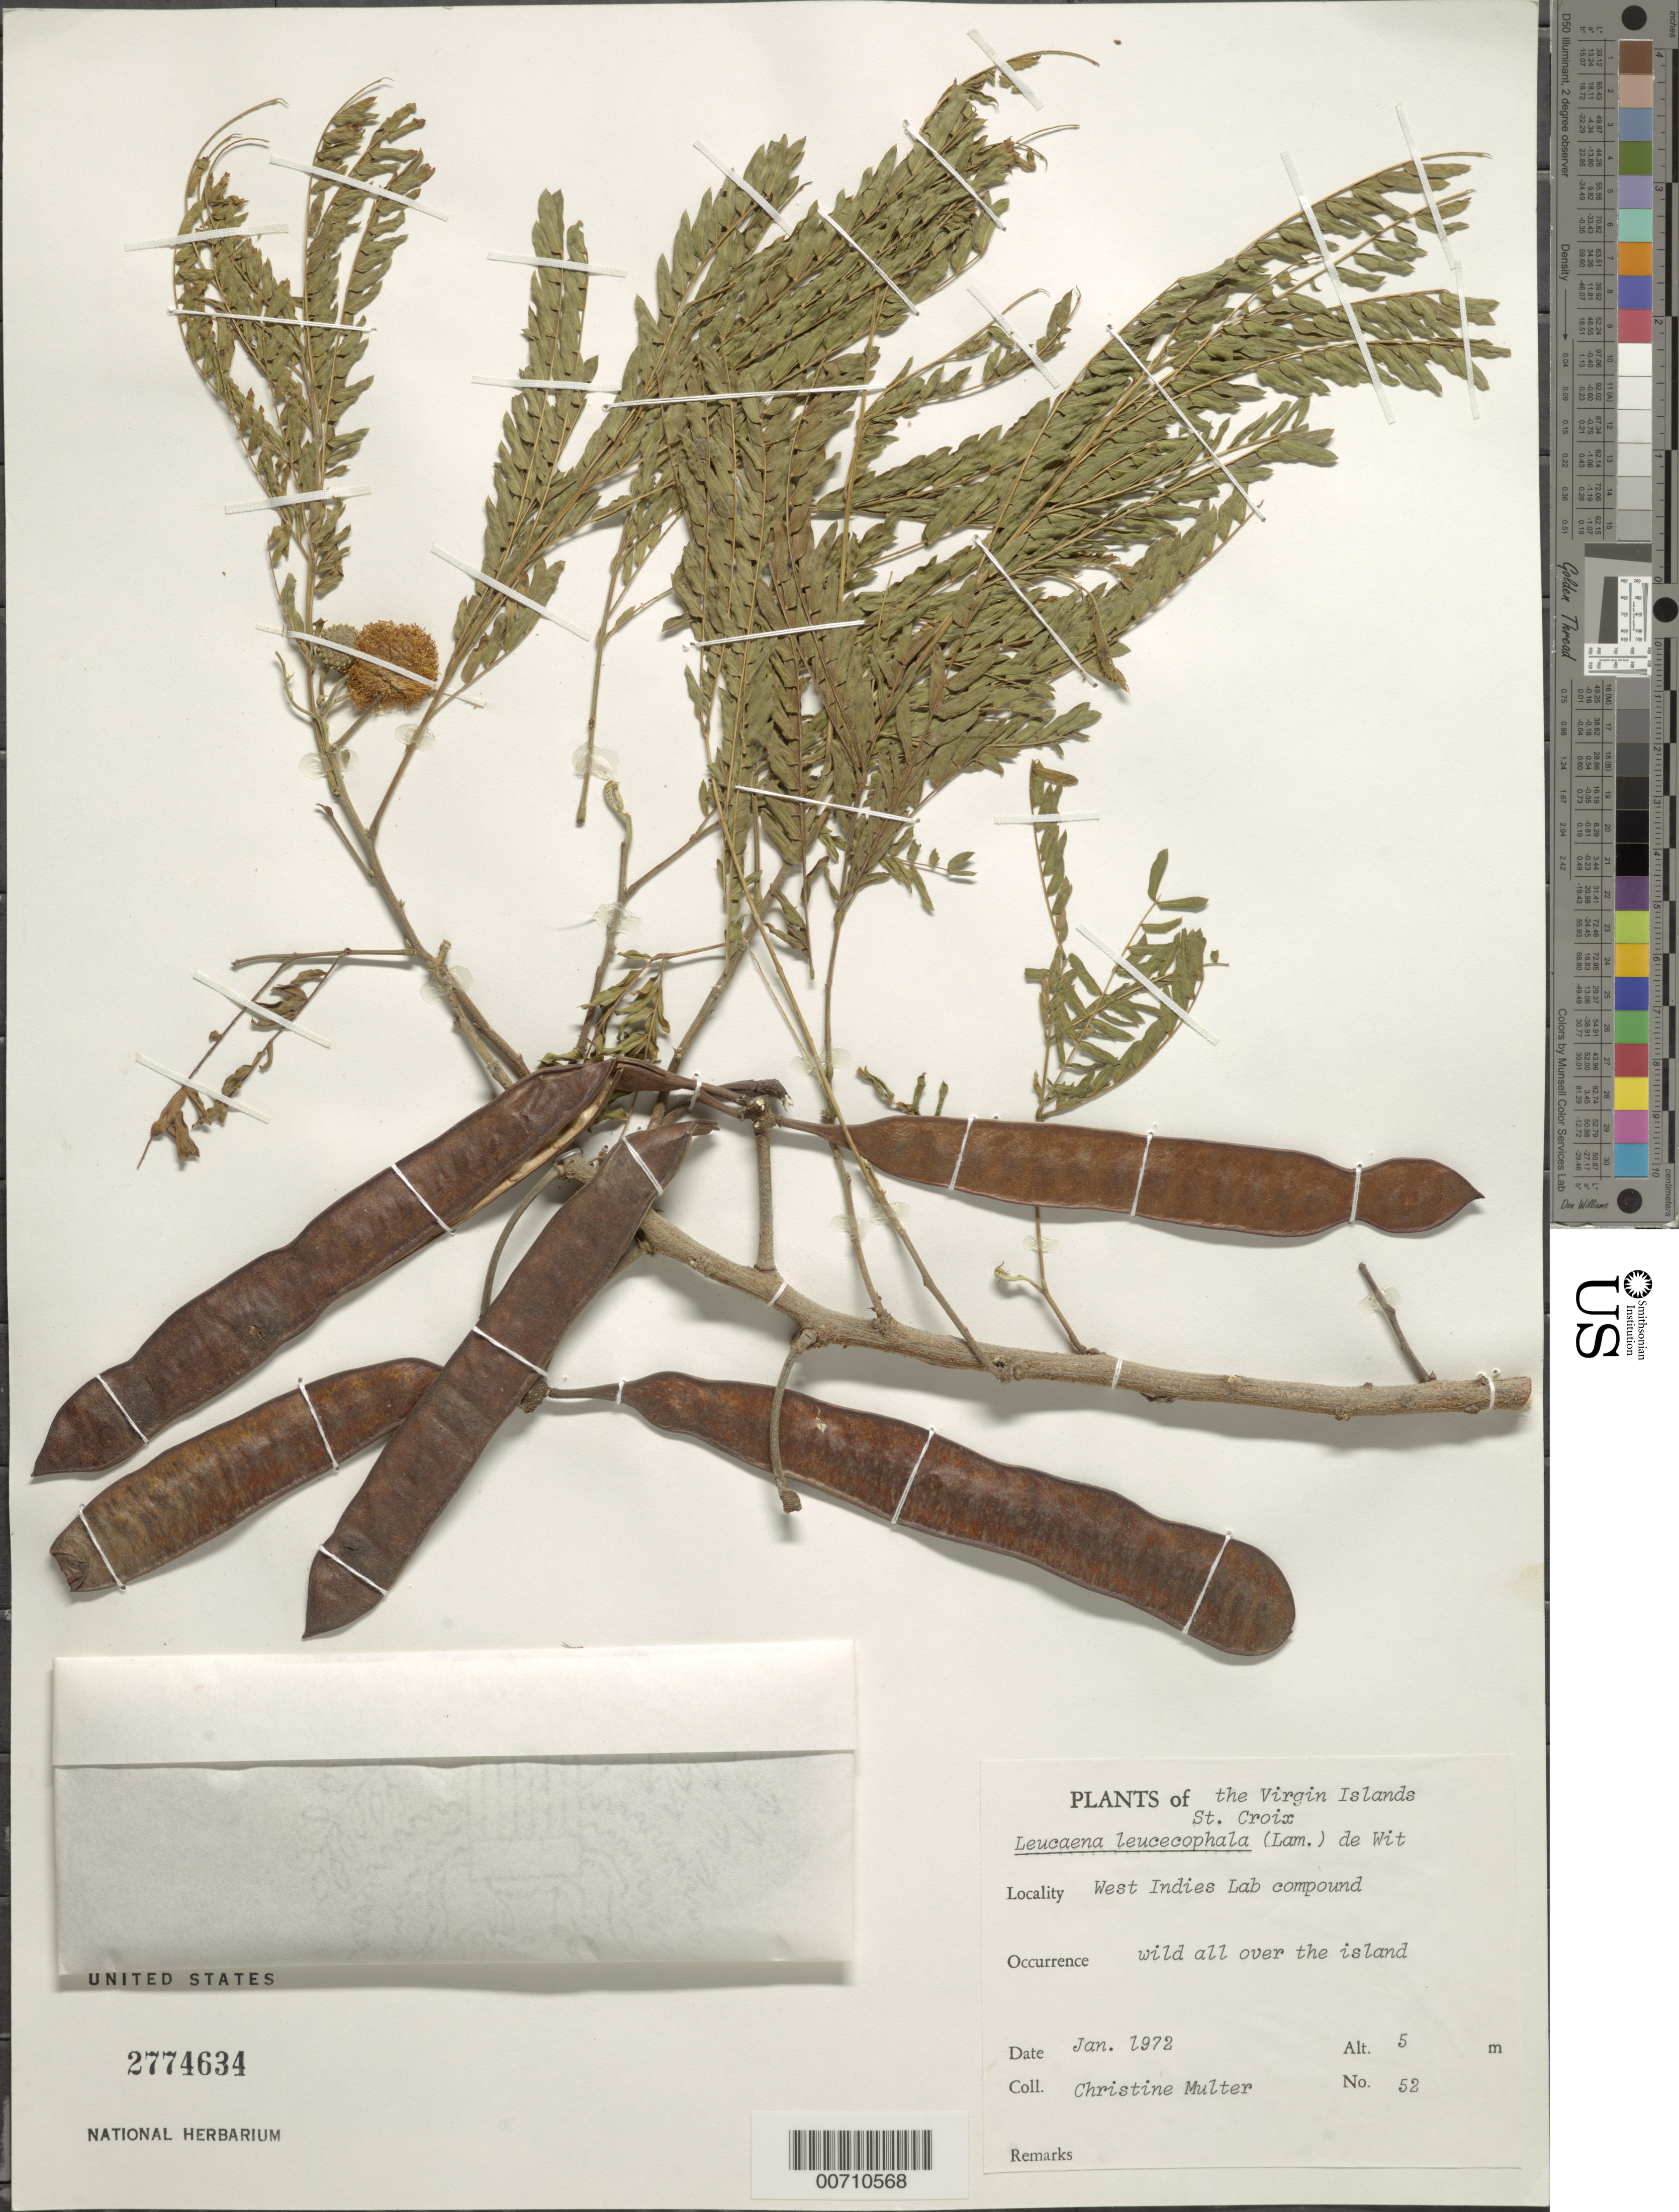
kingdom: Plantae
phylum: Tracheophyta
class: Magnoliopsida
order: Fabales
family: Fabaceae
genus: Leucaena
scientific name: Leucaena leucocephala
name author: (Lam.) de Wit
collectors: C. Multer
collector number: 52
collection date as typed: Jan 1972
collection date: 1972-01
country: U.S. Virgin Islands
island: St. Croix Island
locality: West Indies Lab compound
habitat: All over the Island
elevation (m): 5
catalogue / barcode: US 2774634